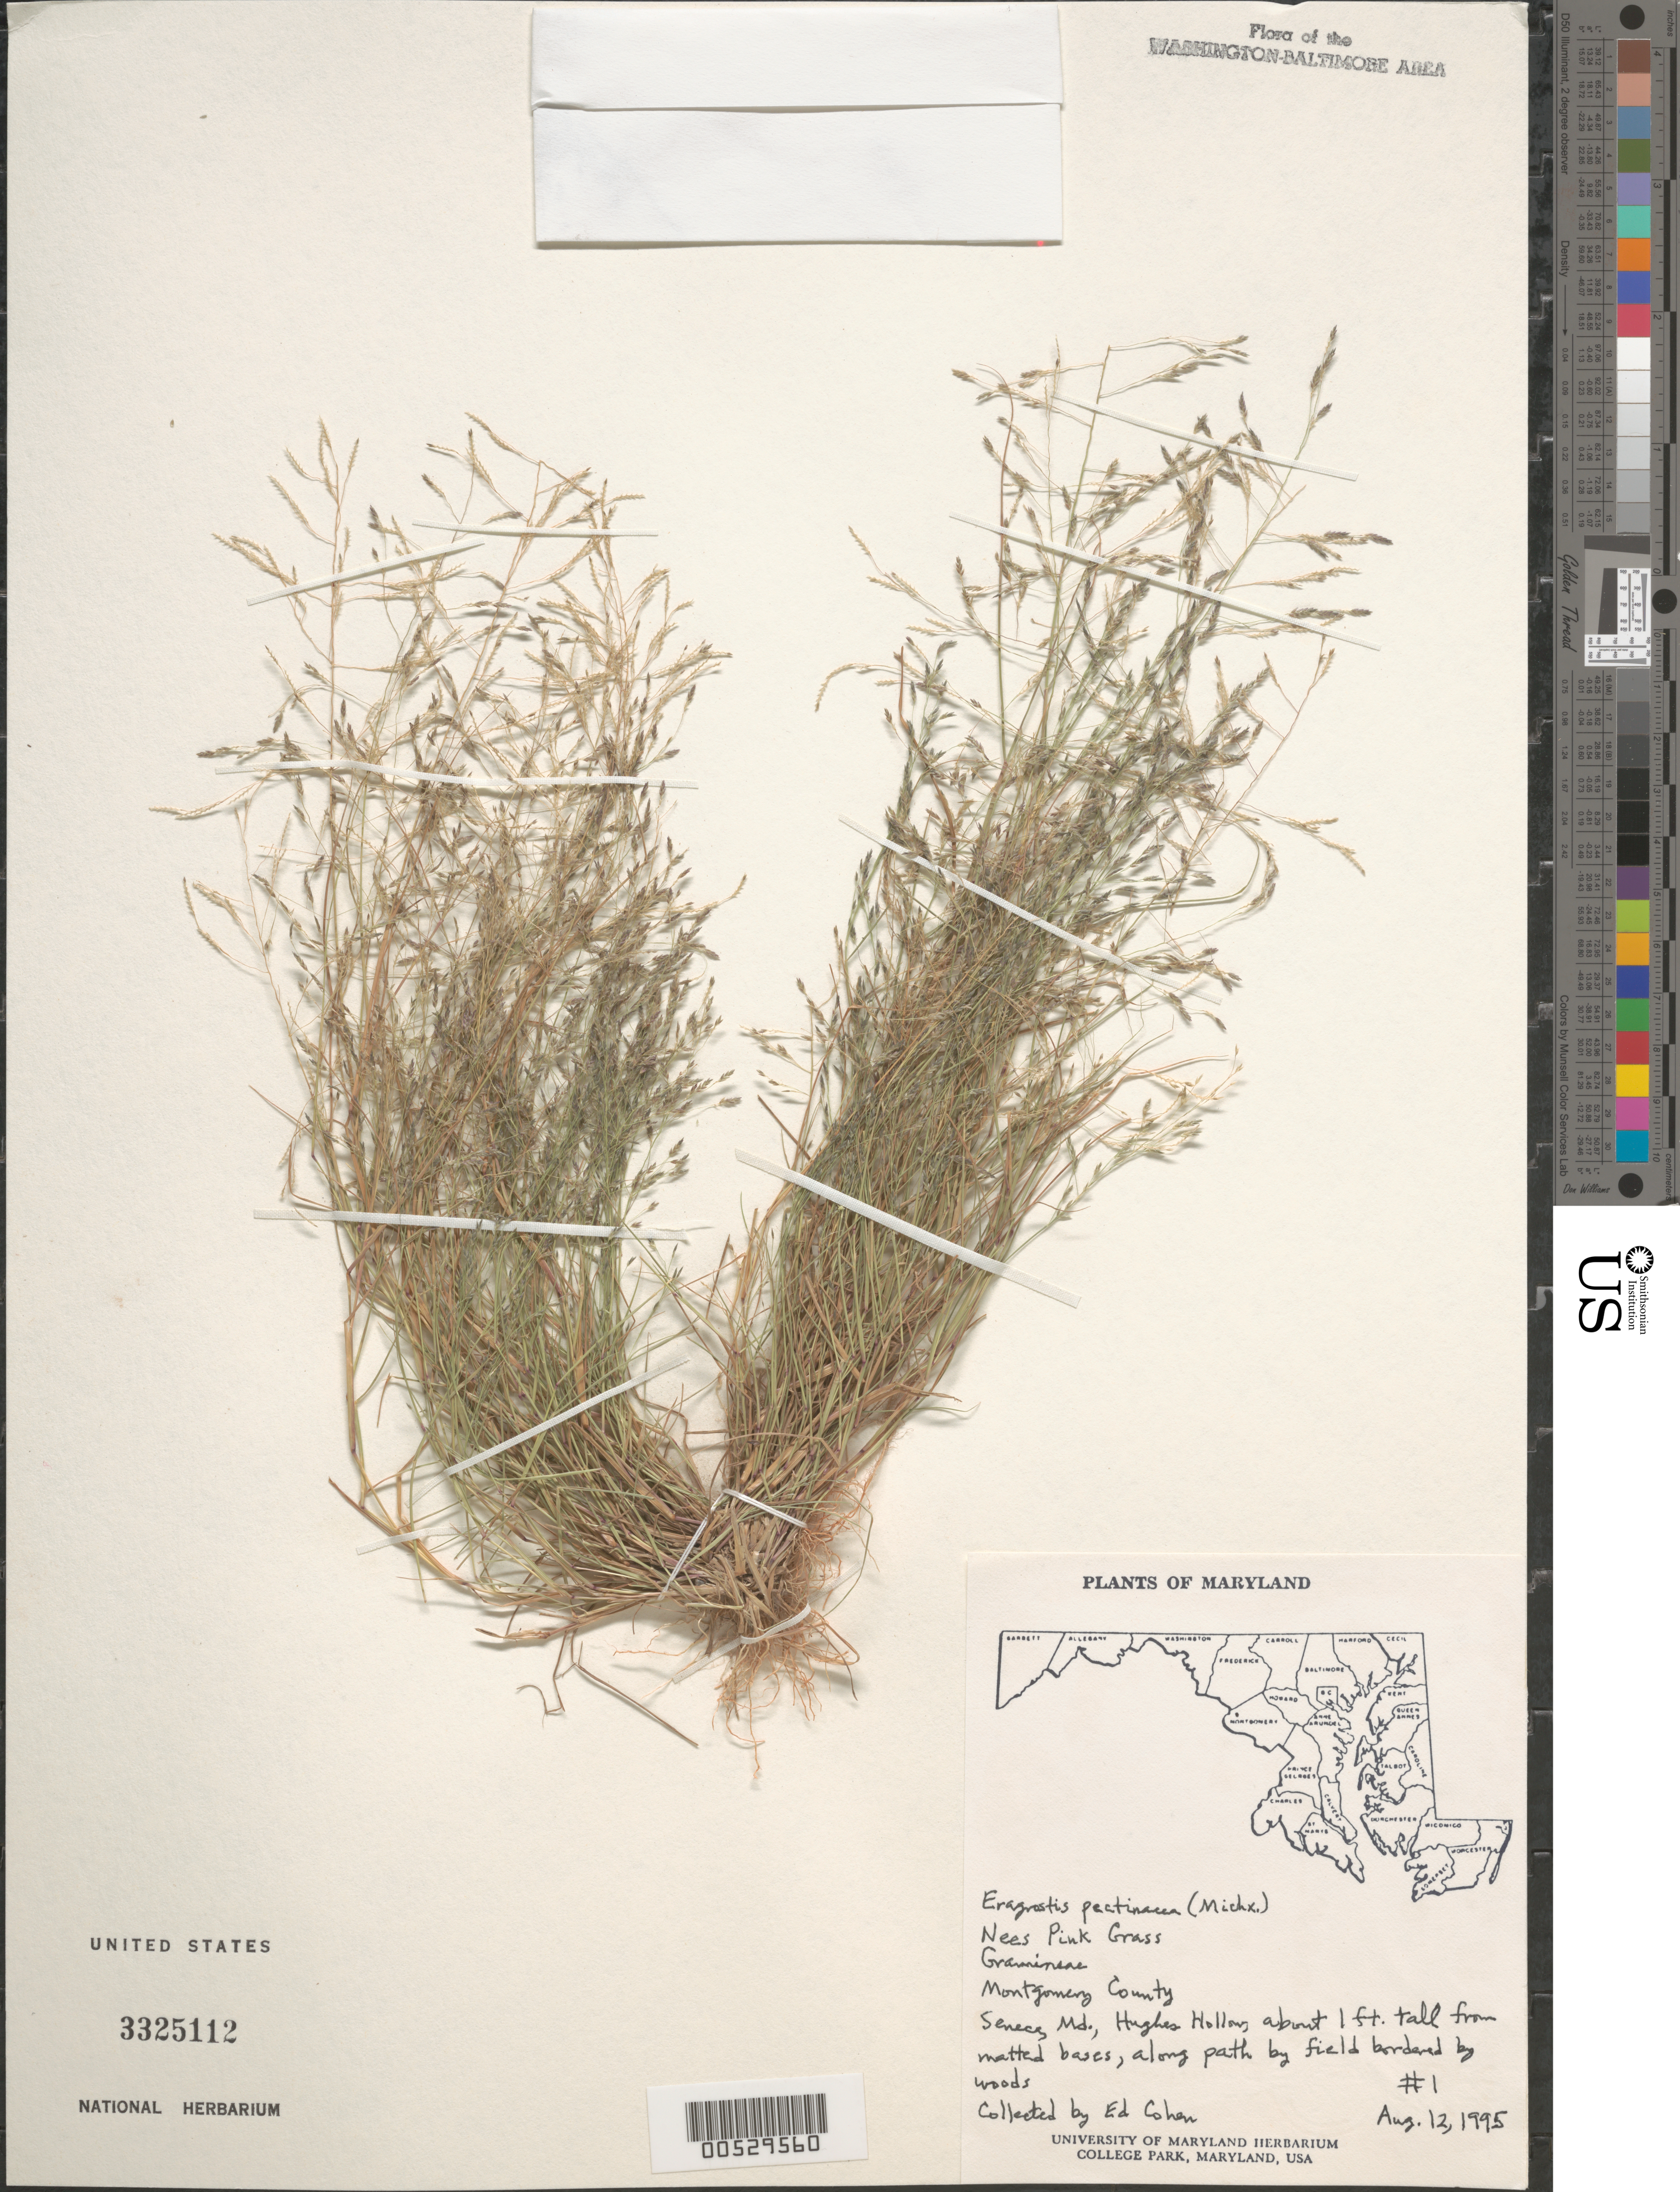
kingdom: Plantae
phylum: Tracheophyta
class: Liliopsida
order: Poales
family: Poaceae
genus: Eragrostis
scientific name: Eragrostis pectinacea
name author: (Michx.) Nees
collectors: E. Cohen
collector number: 1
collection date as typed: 12 Aug 1995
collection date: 1995-08-12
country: United States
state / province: Maryland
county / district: Montgomery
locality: Seneca, Hughes Hollow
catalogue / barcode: US 3325112